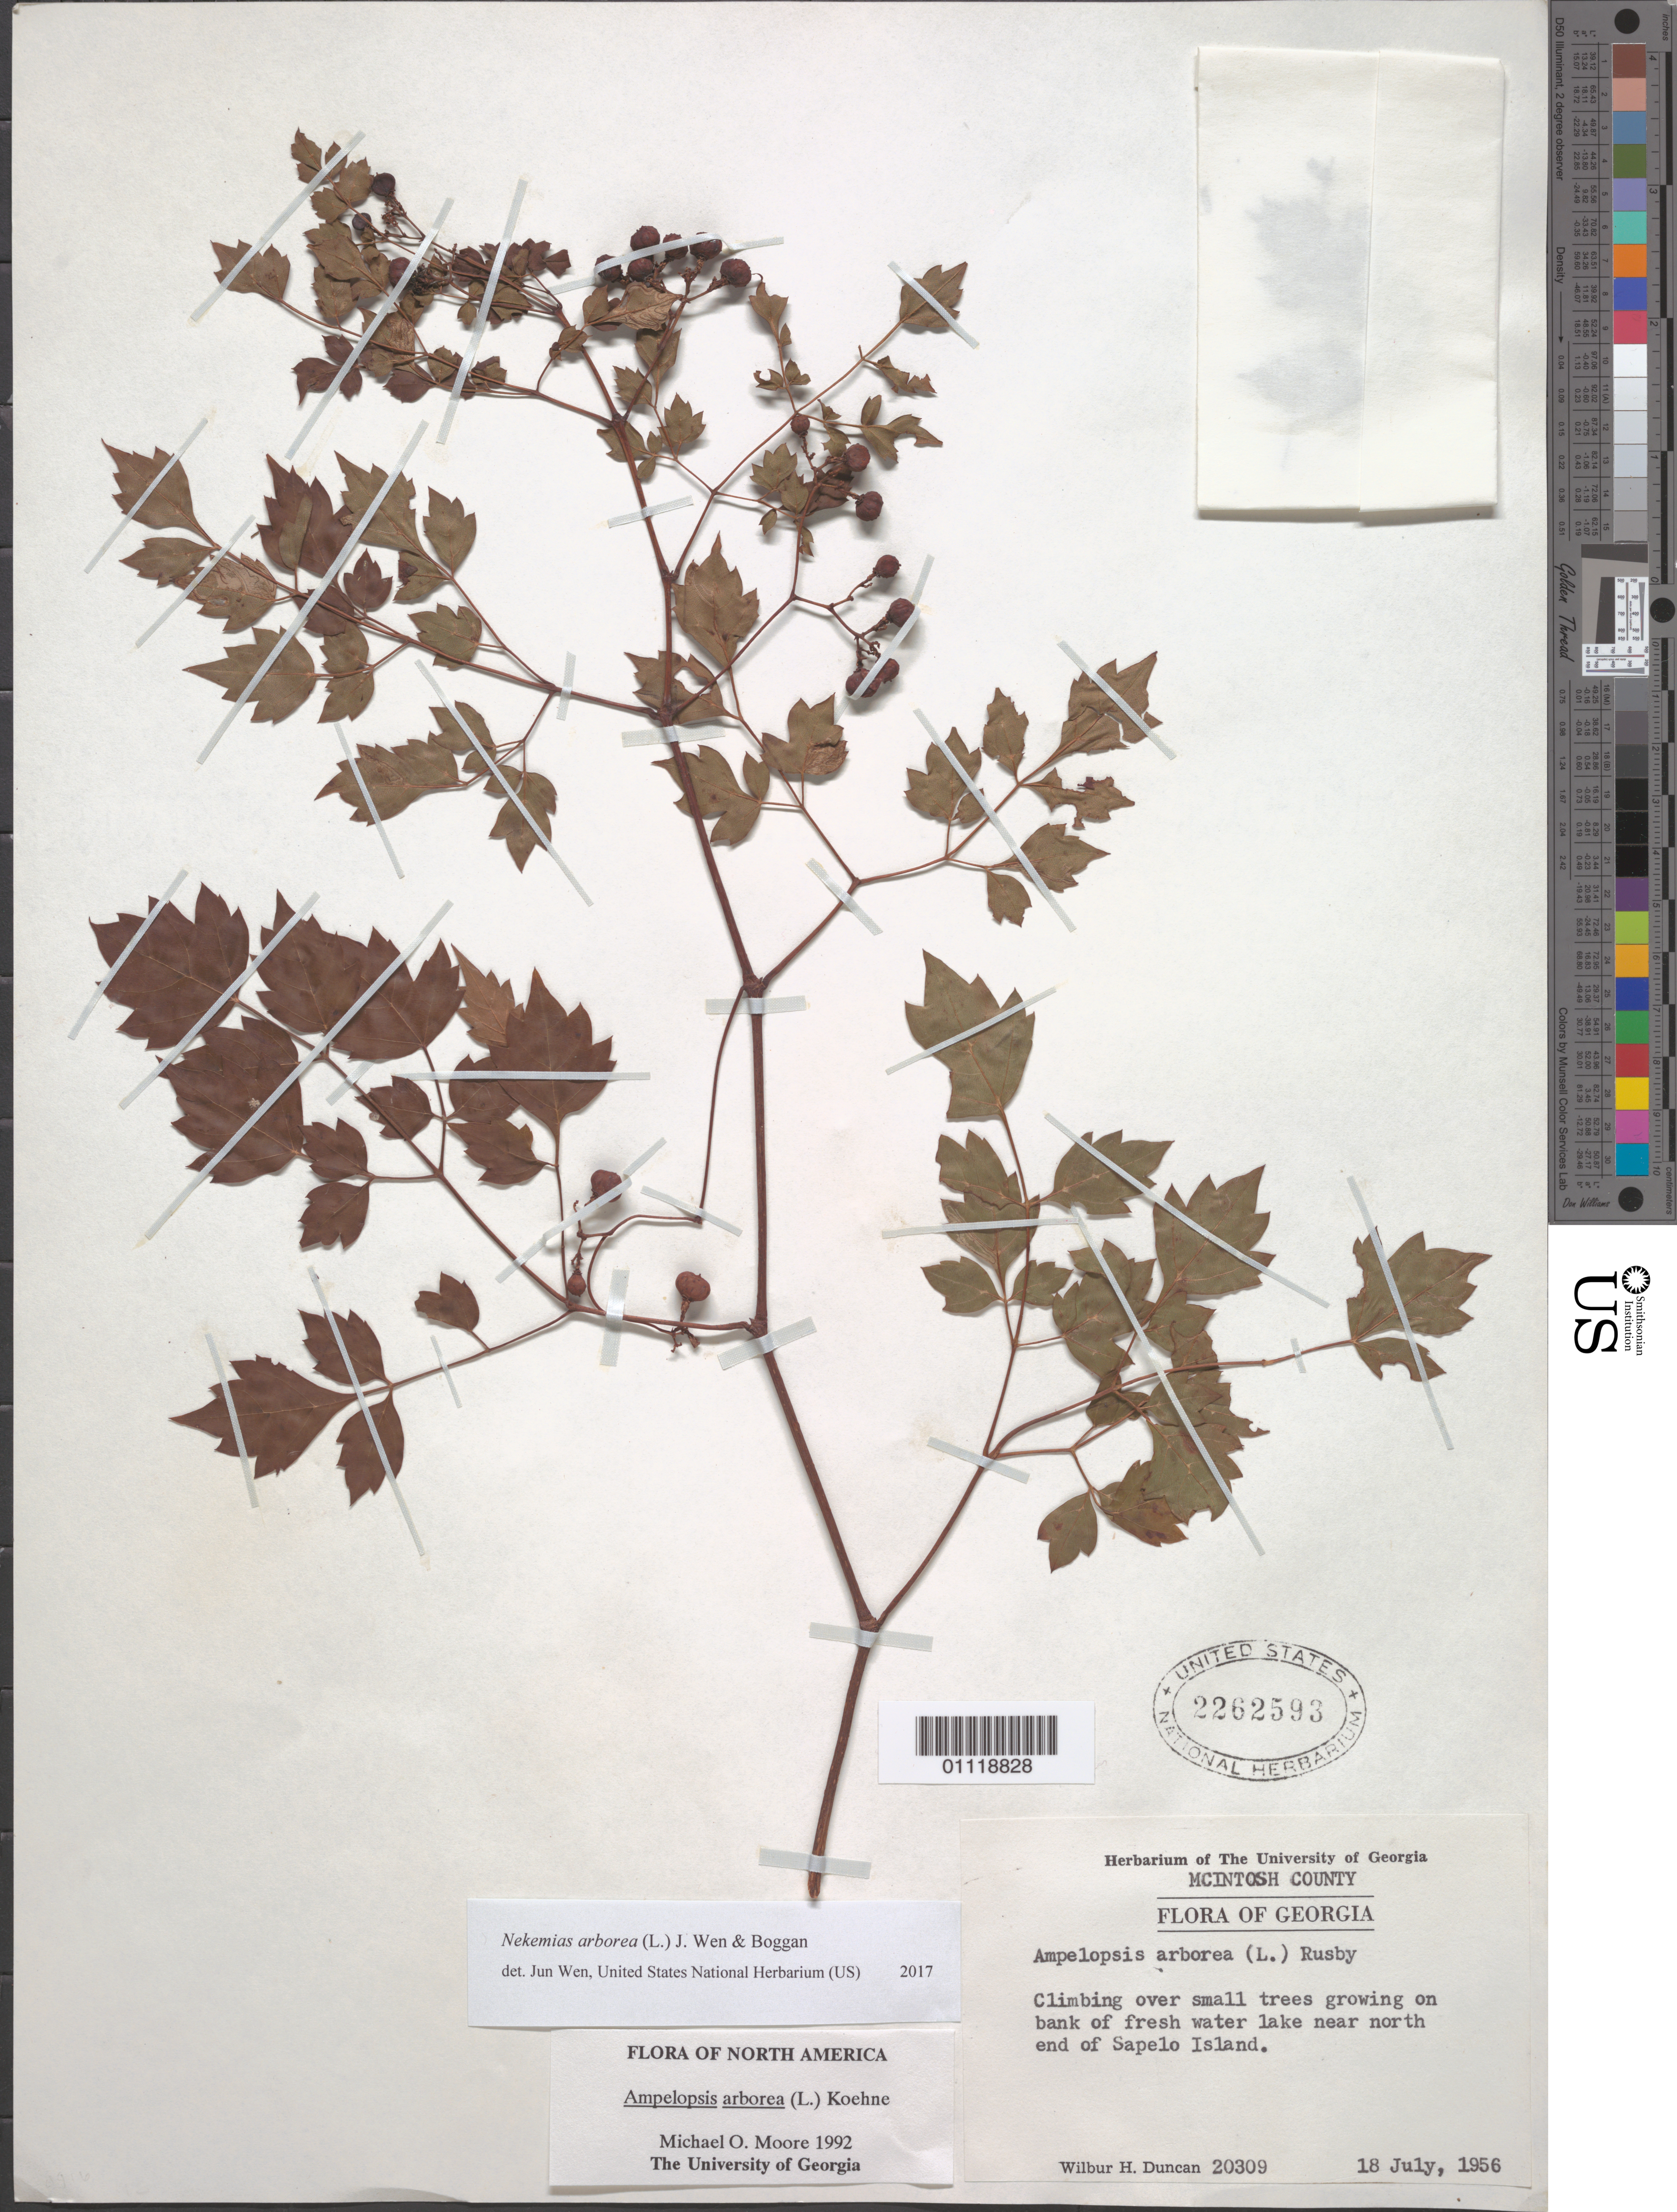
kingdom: Plantae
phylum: Tracheophyta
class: Magnoliopsida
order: Vitales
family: Vitaceae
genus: Ampelopsis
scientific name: Ampelopsis arborea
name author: (L.) Koehne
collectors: W. H. Duncan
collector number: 20309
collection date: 1956-07-18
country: United States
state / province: Georgia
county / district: Mcintosh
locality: Near N end of Sapelo Island.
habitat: Climbing over small trees growing on bank of fresh water lake.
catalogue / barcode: US 2262593